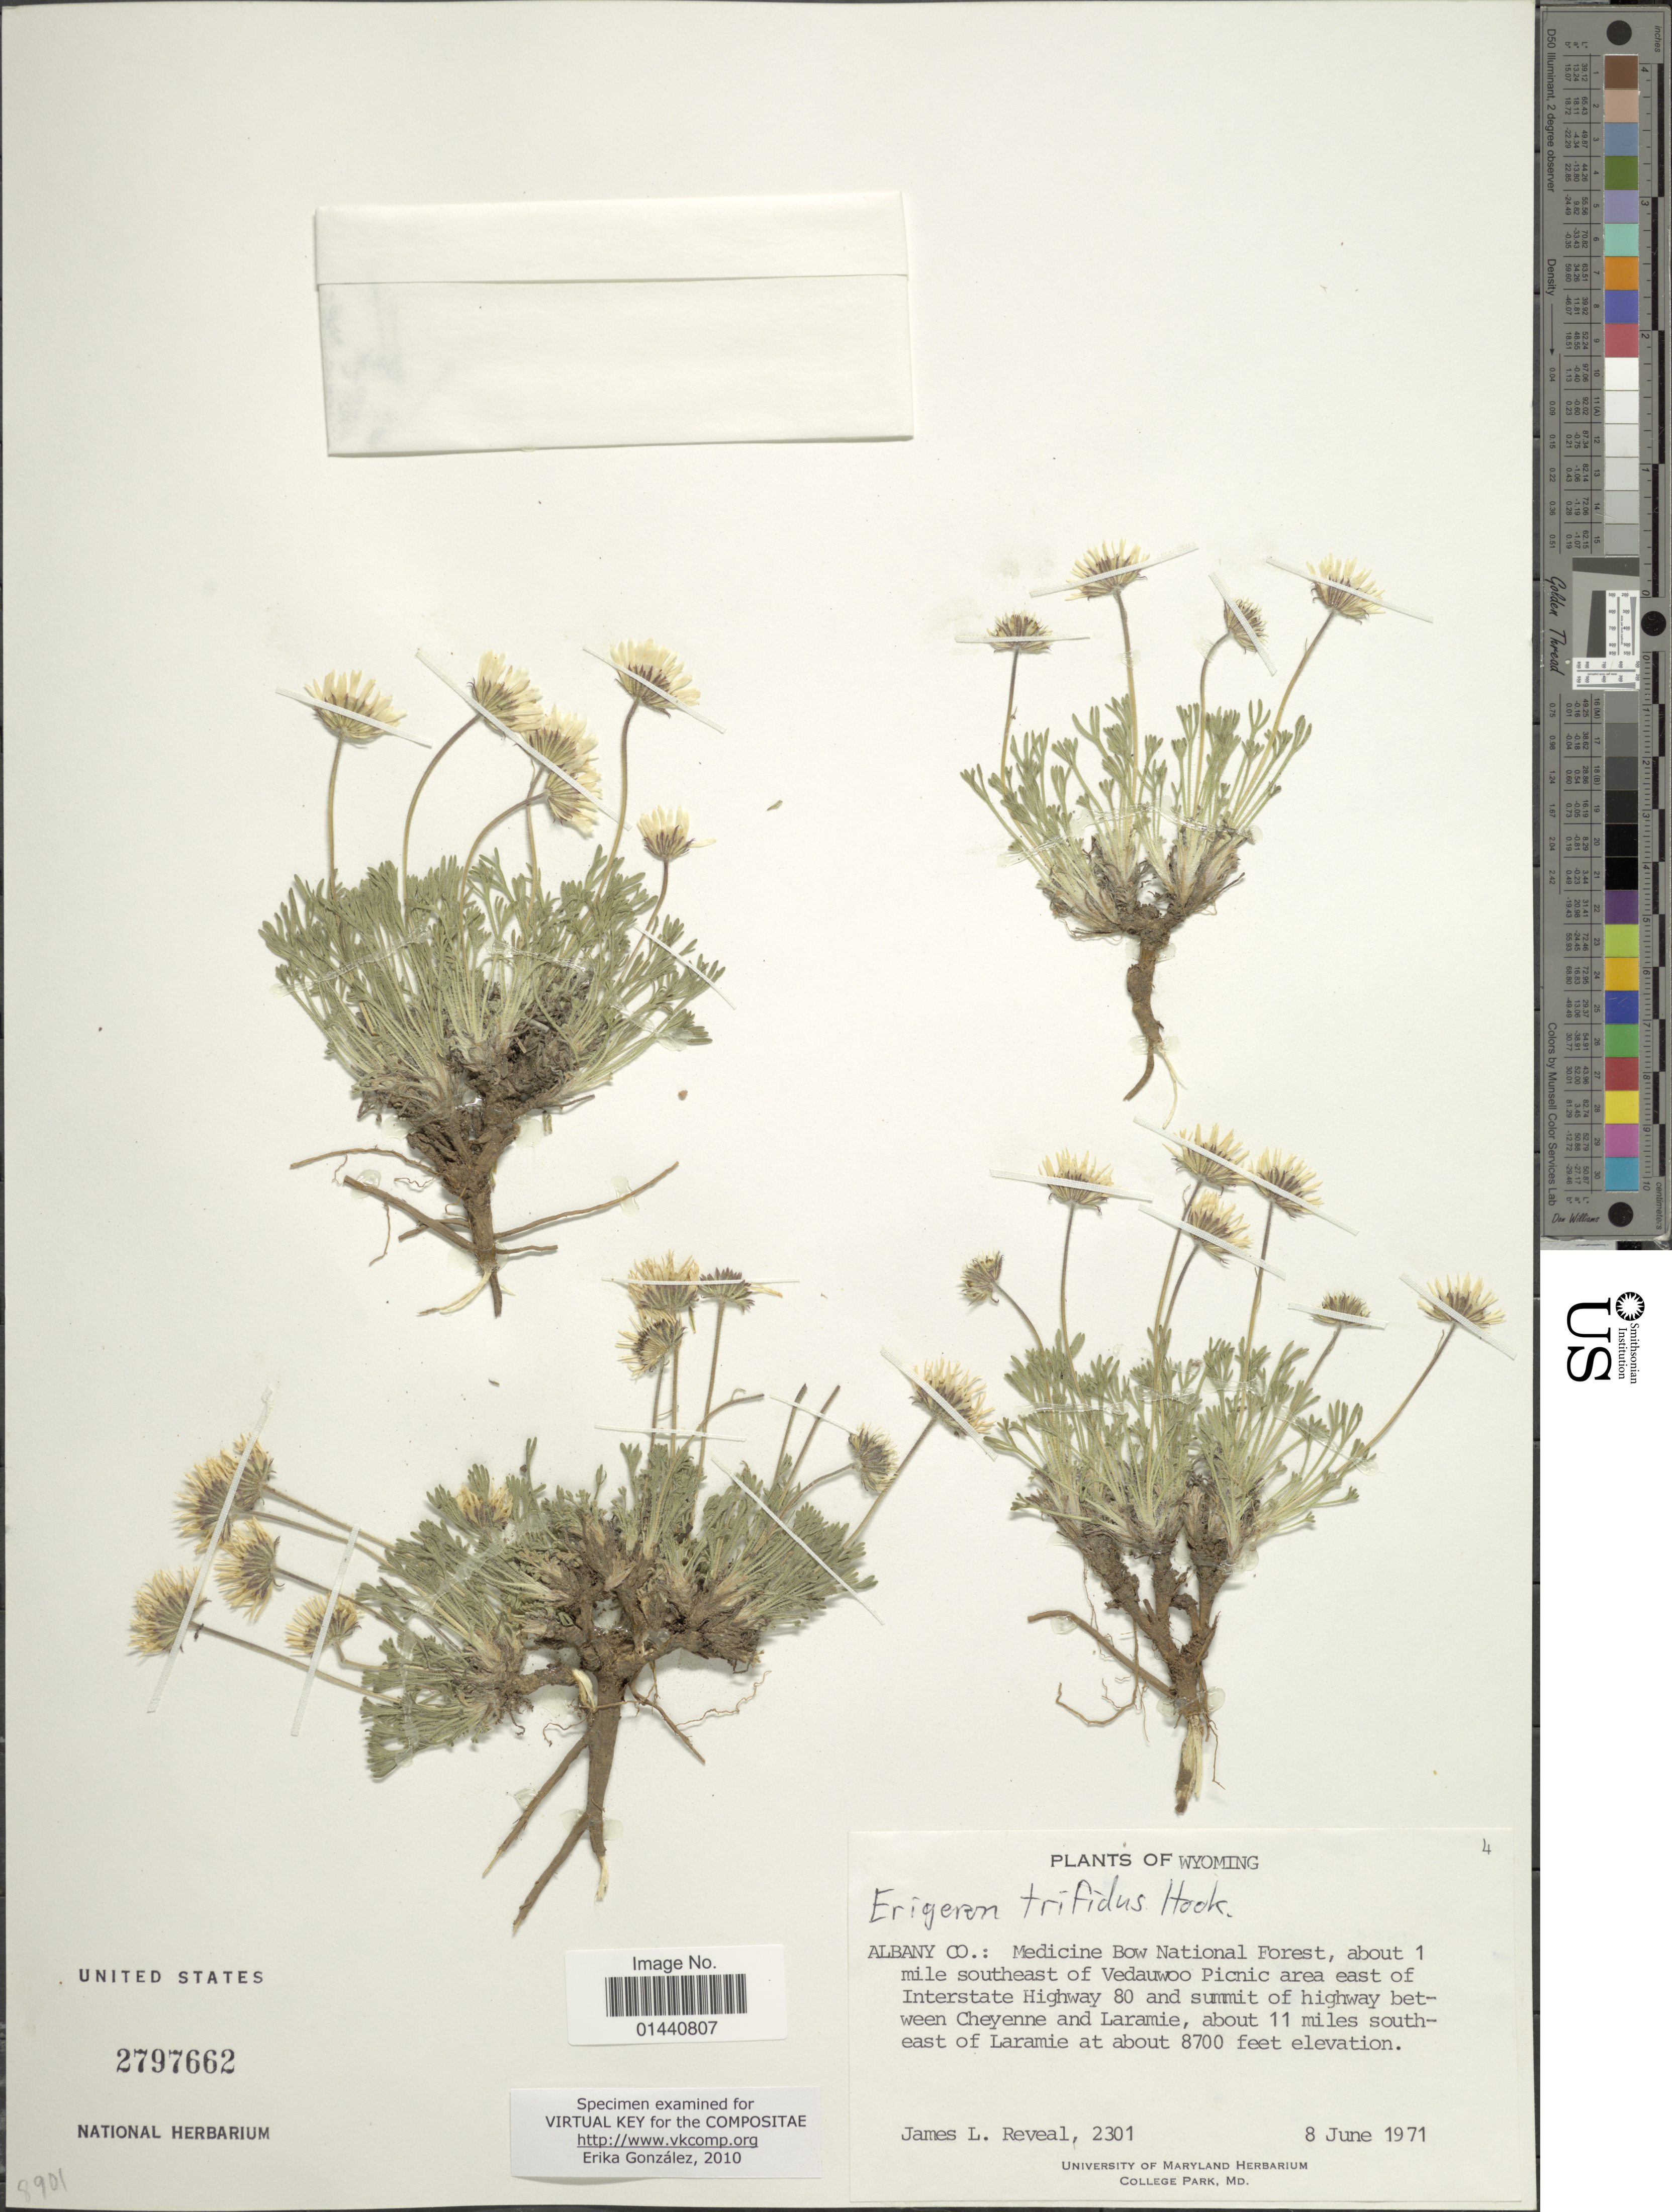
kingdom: Plantae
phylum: Tracheophyta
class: Magnoliopsida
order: Asterales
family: Asteraceae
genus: Erigeron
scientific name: Erigeron trifidus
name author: Hook.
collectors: J. L. Reveal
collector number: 2301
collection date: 1971-06-08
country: United States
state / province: Wyoming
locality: Albany Co.: Medicine Bow National Forest, about 1 mile southeast of Vedauwoo Picnic area east of Interstate Highway 80 and summit of highway between Cheyenne and Laramie, about 11 miles southeast of Laramie.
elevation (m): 2652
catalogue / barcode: US 2797662